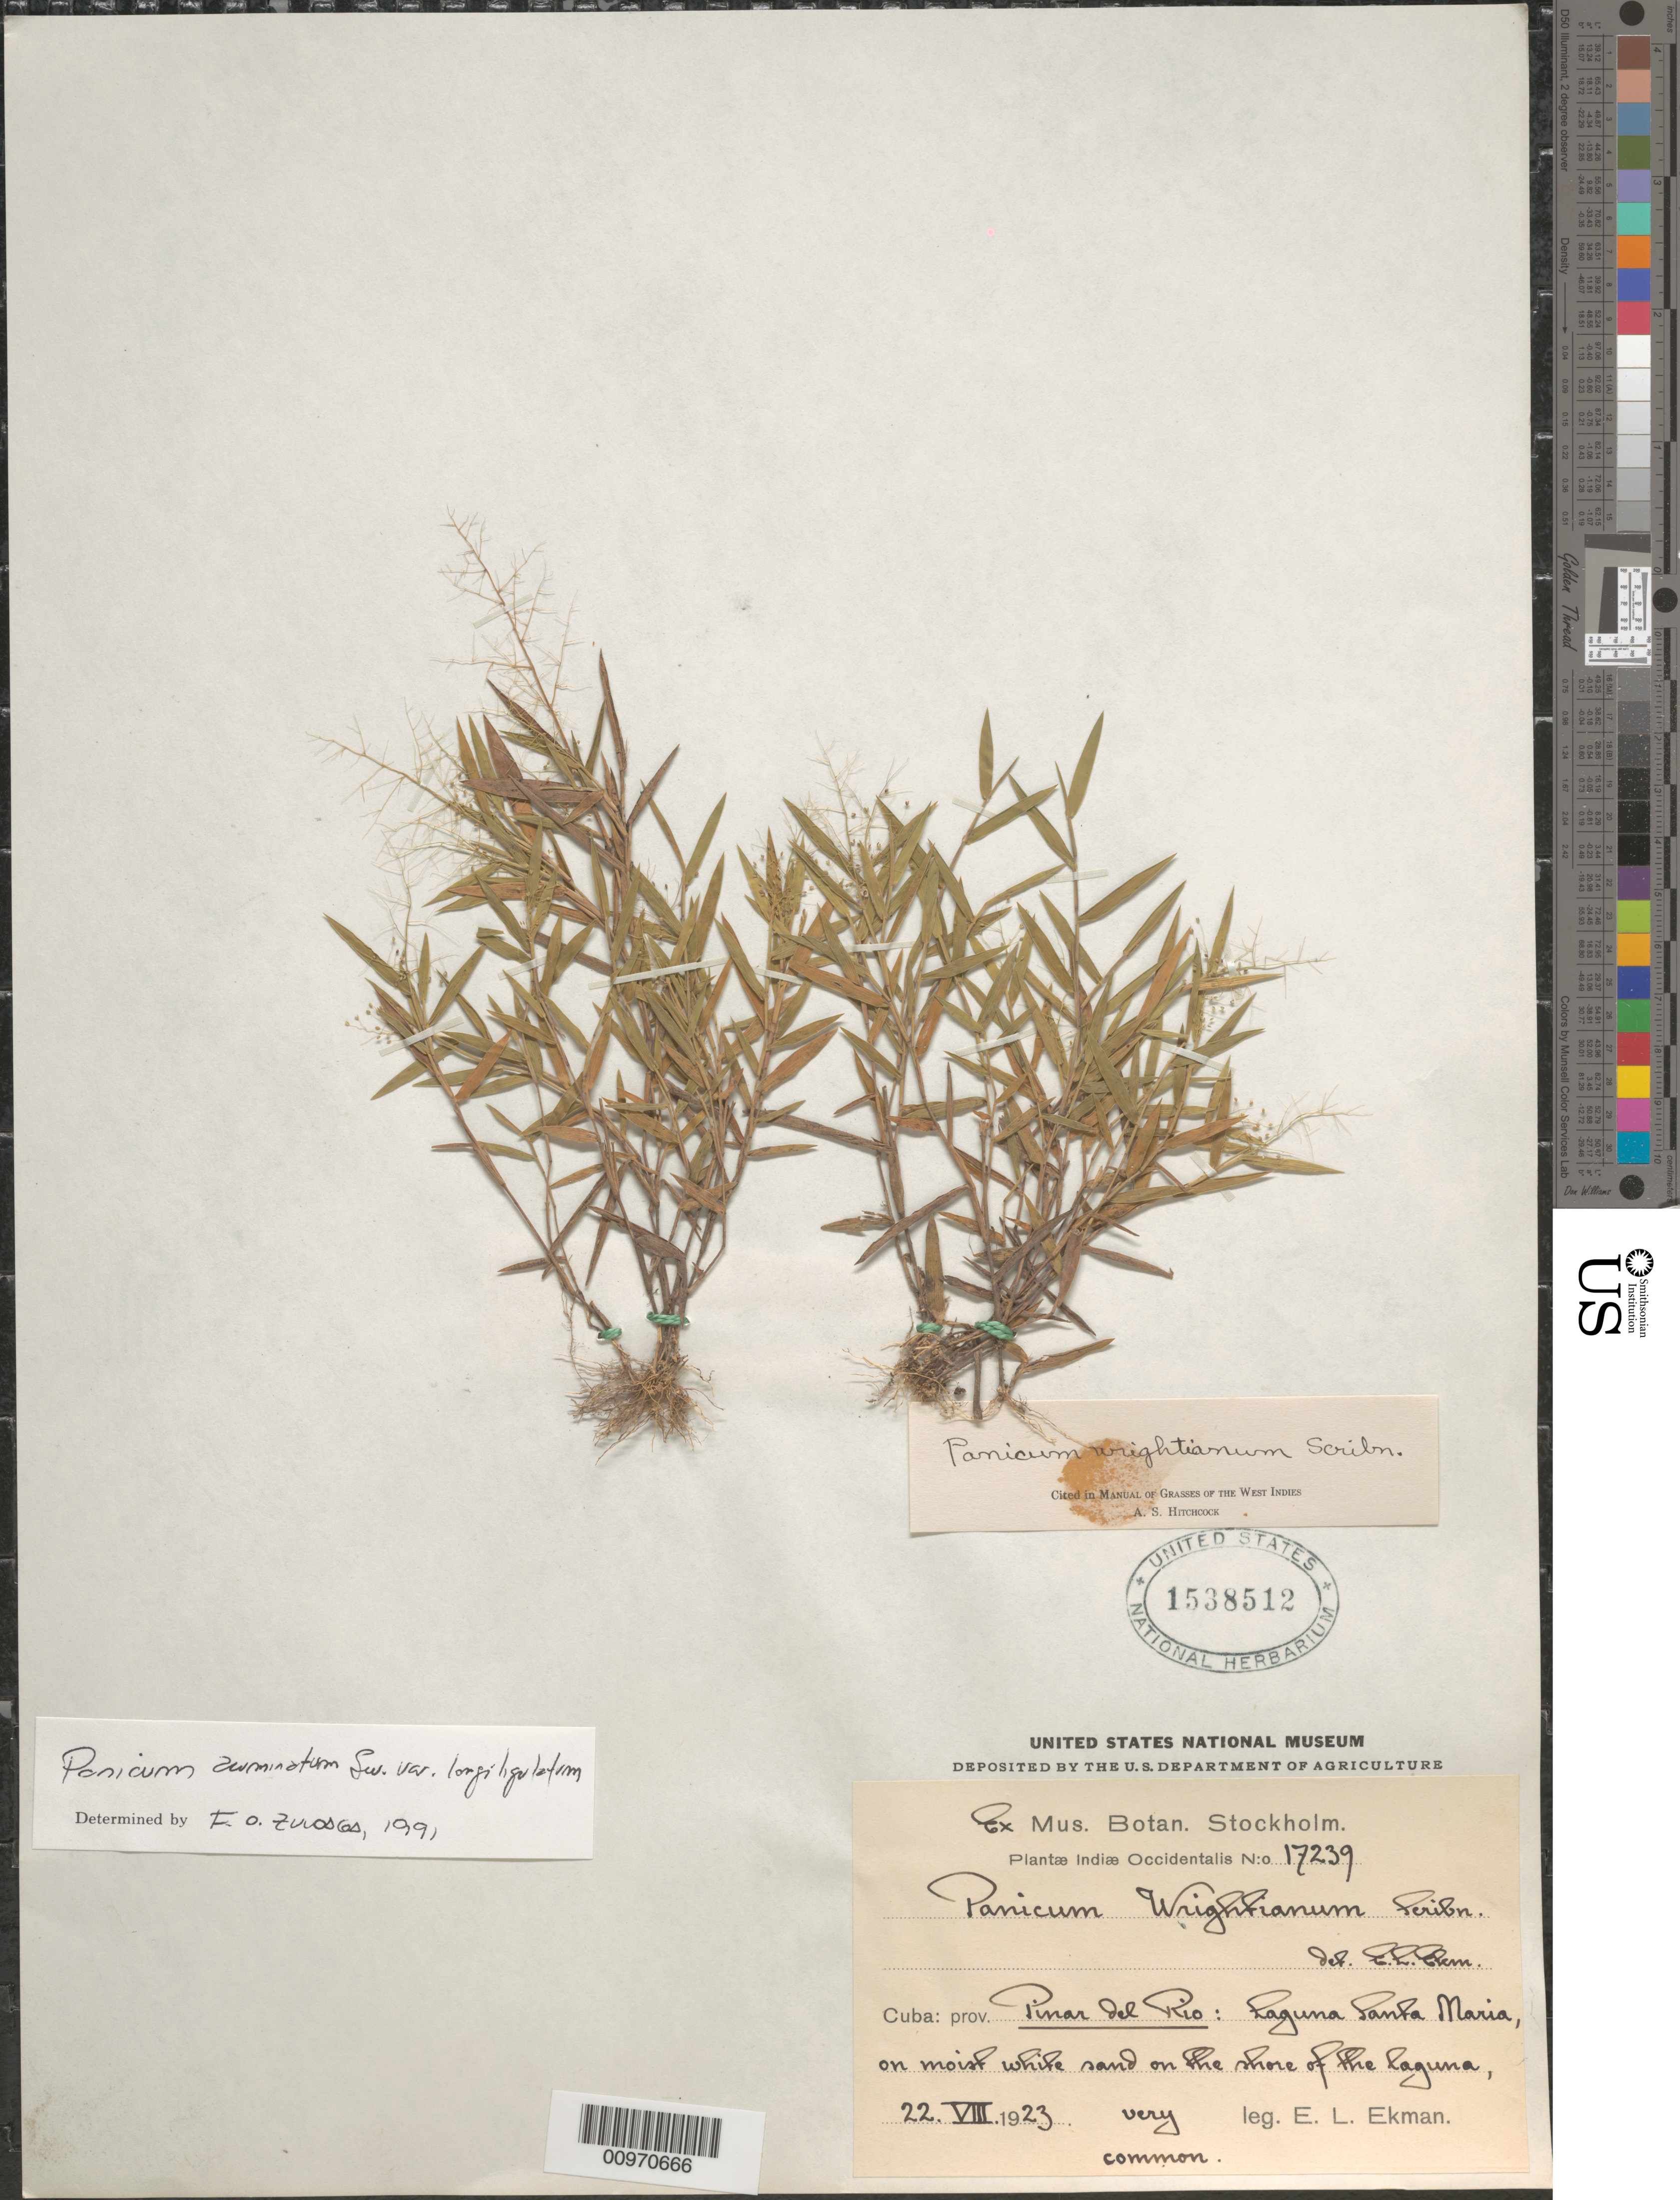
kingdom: Plantae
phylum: Tracheophyta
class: Liliopsida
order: Poales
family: Poaceae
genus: Panicum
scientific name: Panicum acuminatum var. longiligulatum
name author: (Nash) Lelong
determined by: Zuloaga, F. O.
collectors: E. L. Ekman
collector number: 17239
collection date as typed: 22 Aug 1923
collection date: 1923-08-22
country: Cuba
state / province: Pinar del Rio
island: Cuba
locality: Laguna Santa Maria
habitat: Moist whte sand on shor of the laguna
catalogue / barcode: US 1538512